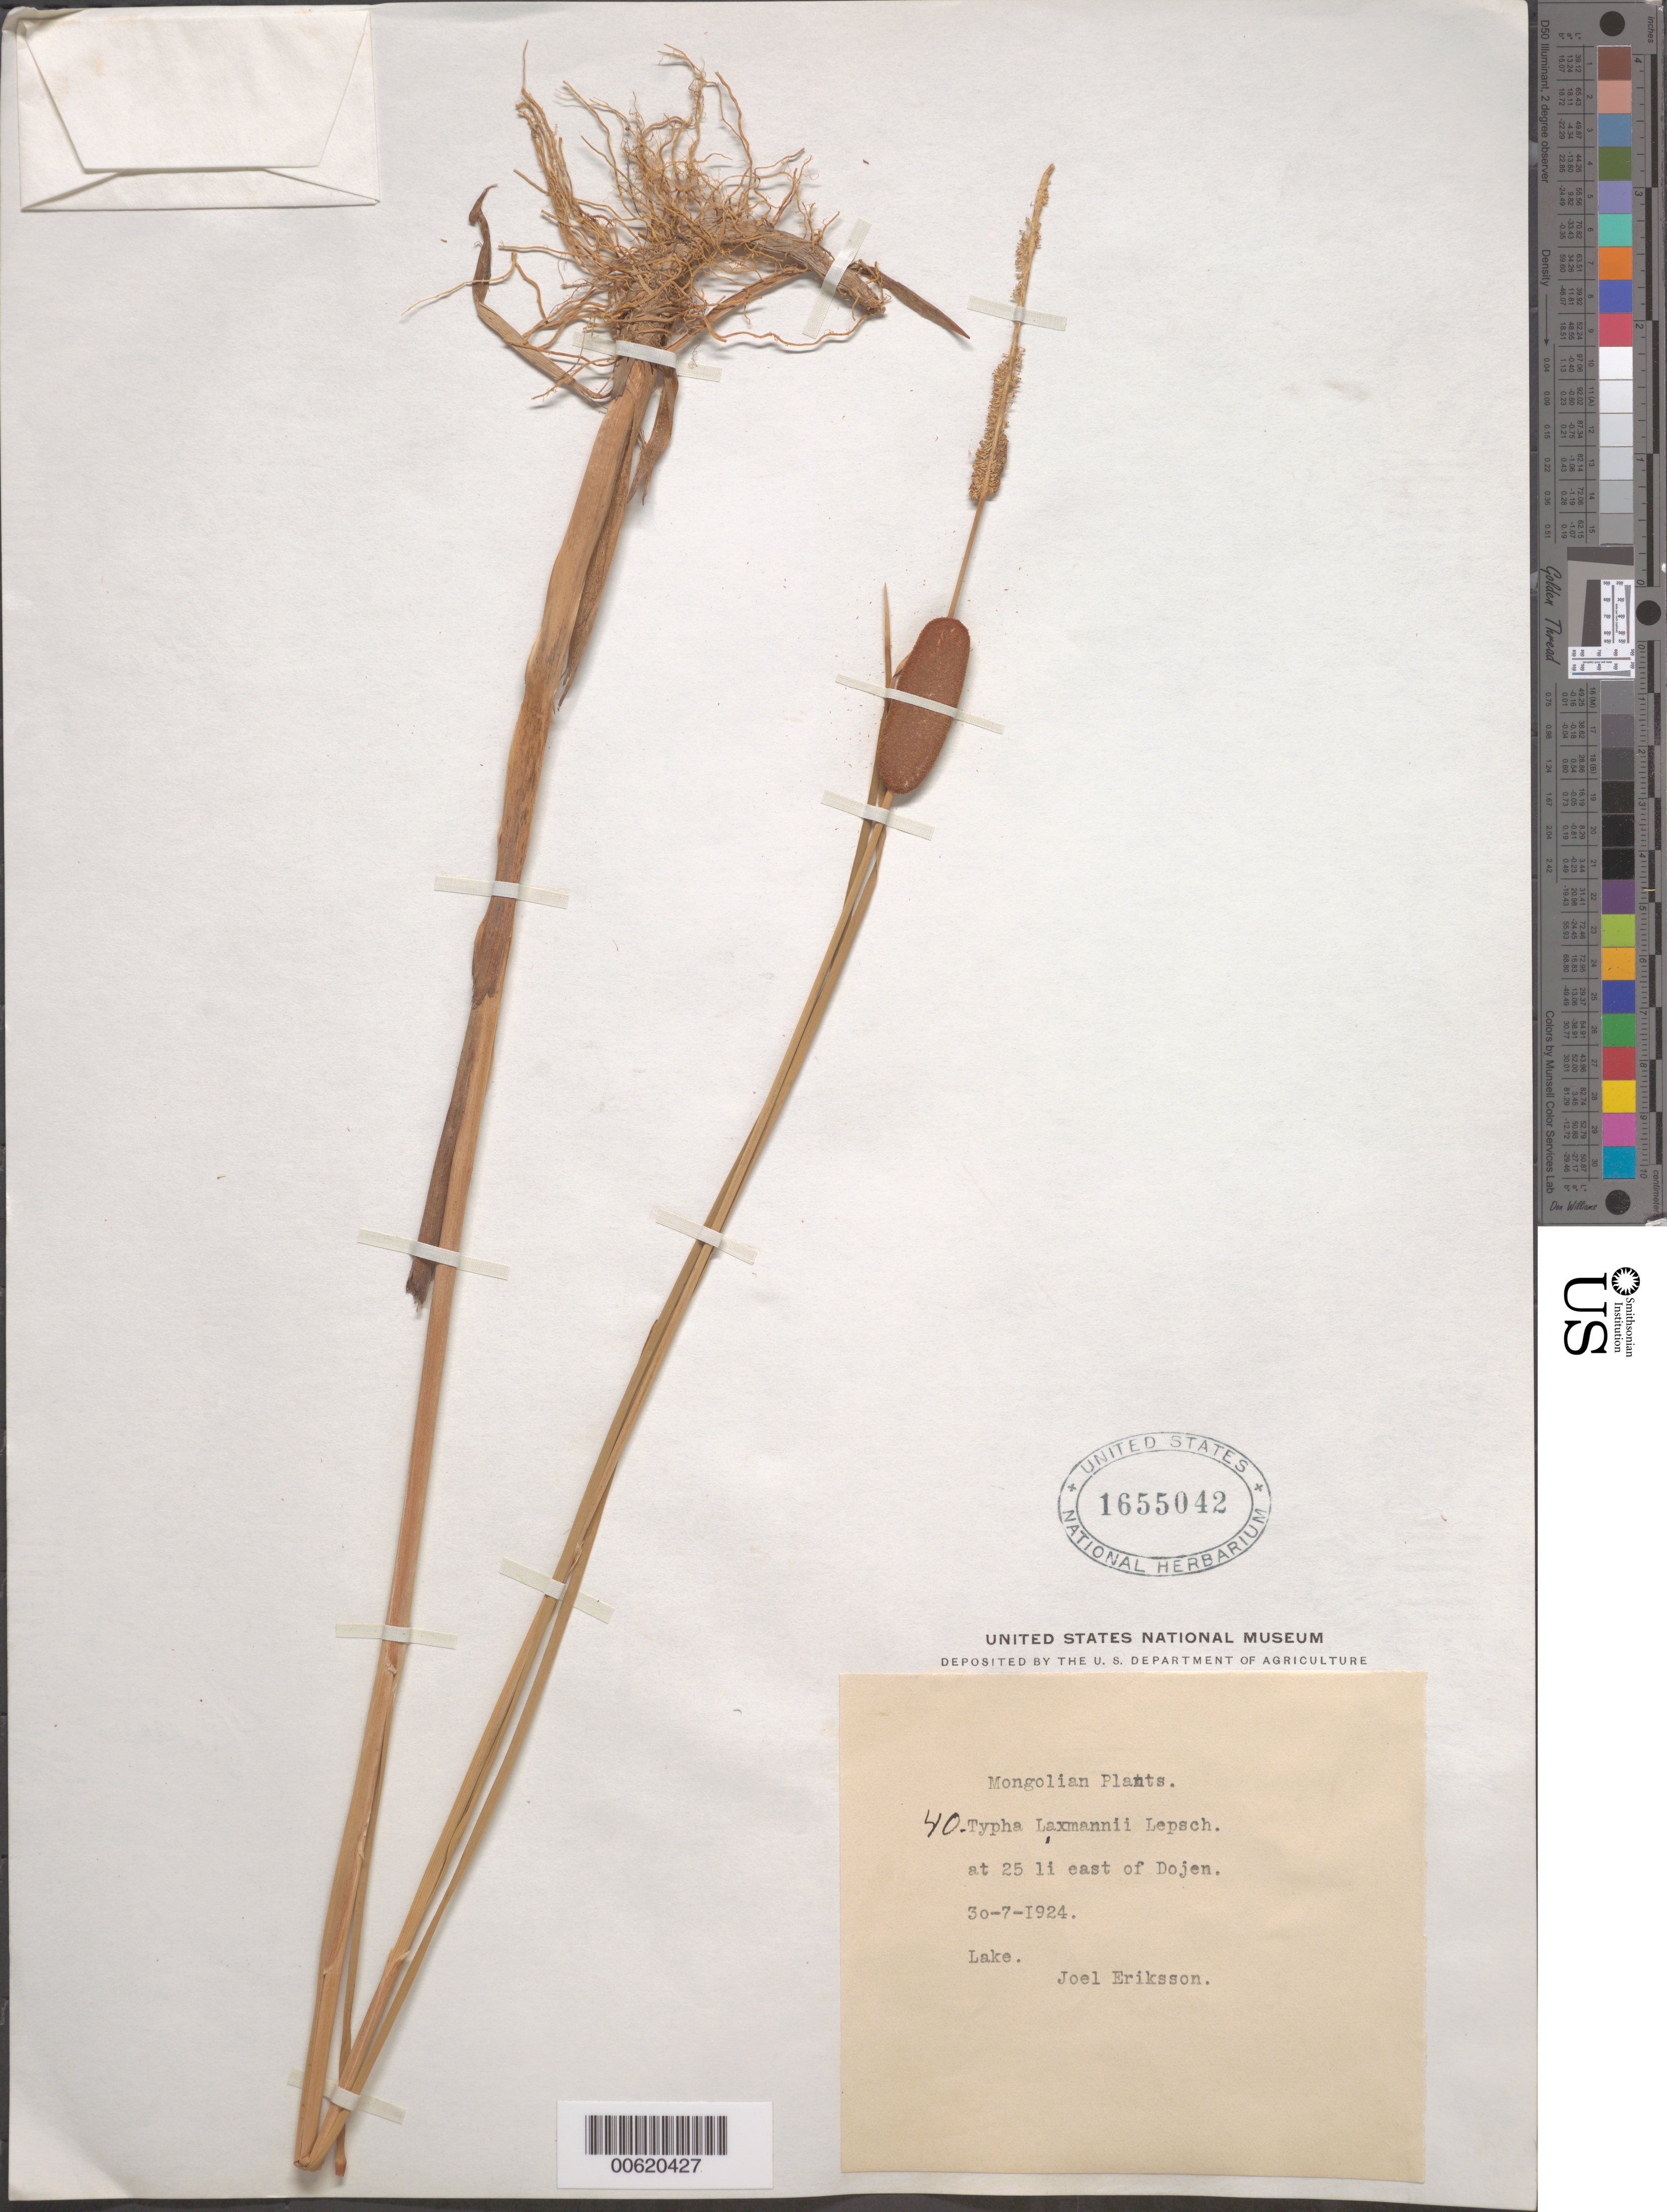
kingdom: Plantae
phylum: Tracheophyta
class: Liliopsida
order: Poales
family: Typhaceae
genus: Typha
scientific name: Typha laxmannii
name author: Lepech.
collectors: J. Eriksson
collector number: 40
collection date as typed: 30 Jul 1924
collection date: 1924-07-30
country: Mongolia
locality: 25 li east of Dojen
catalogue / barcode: US 1655042